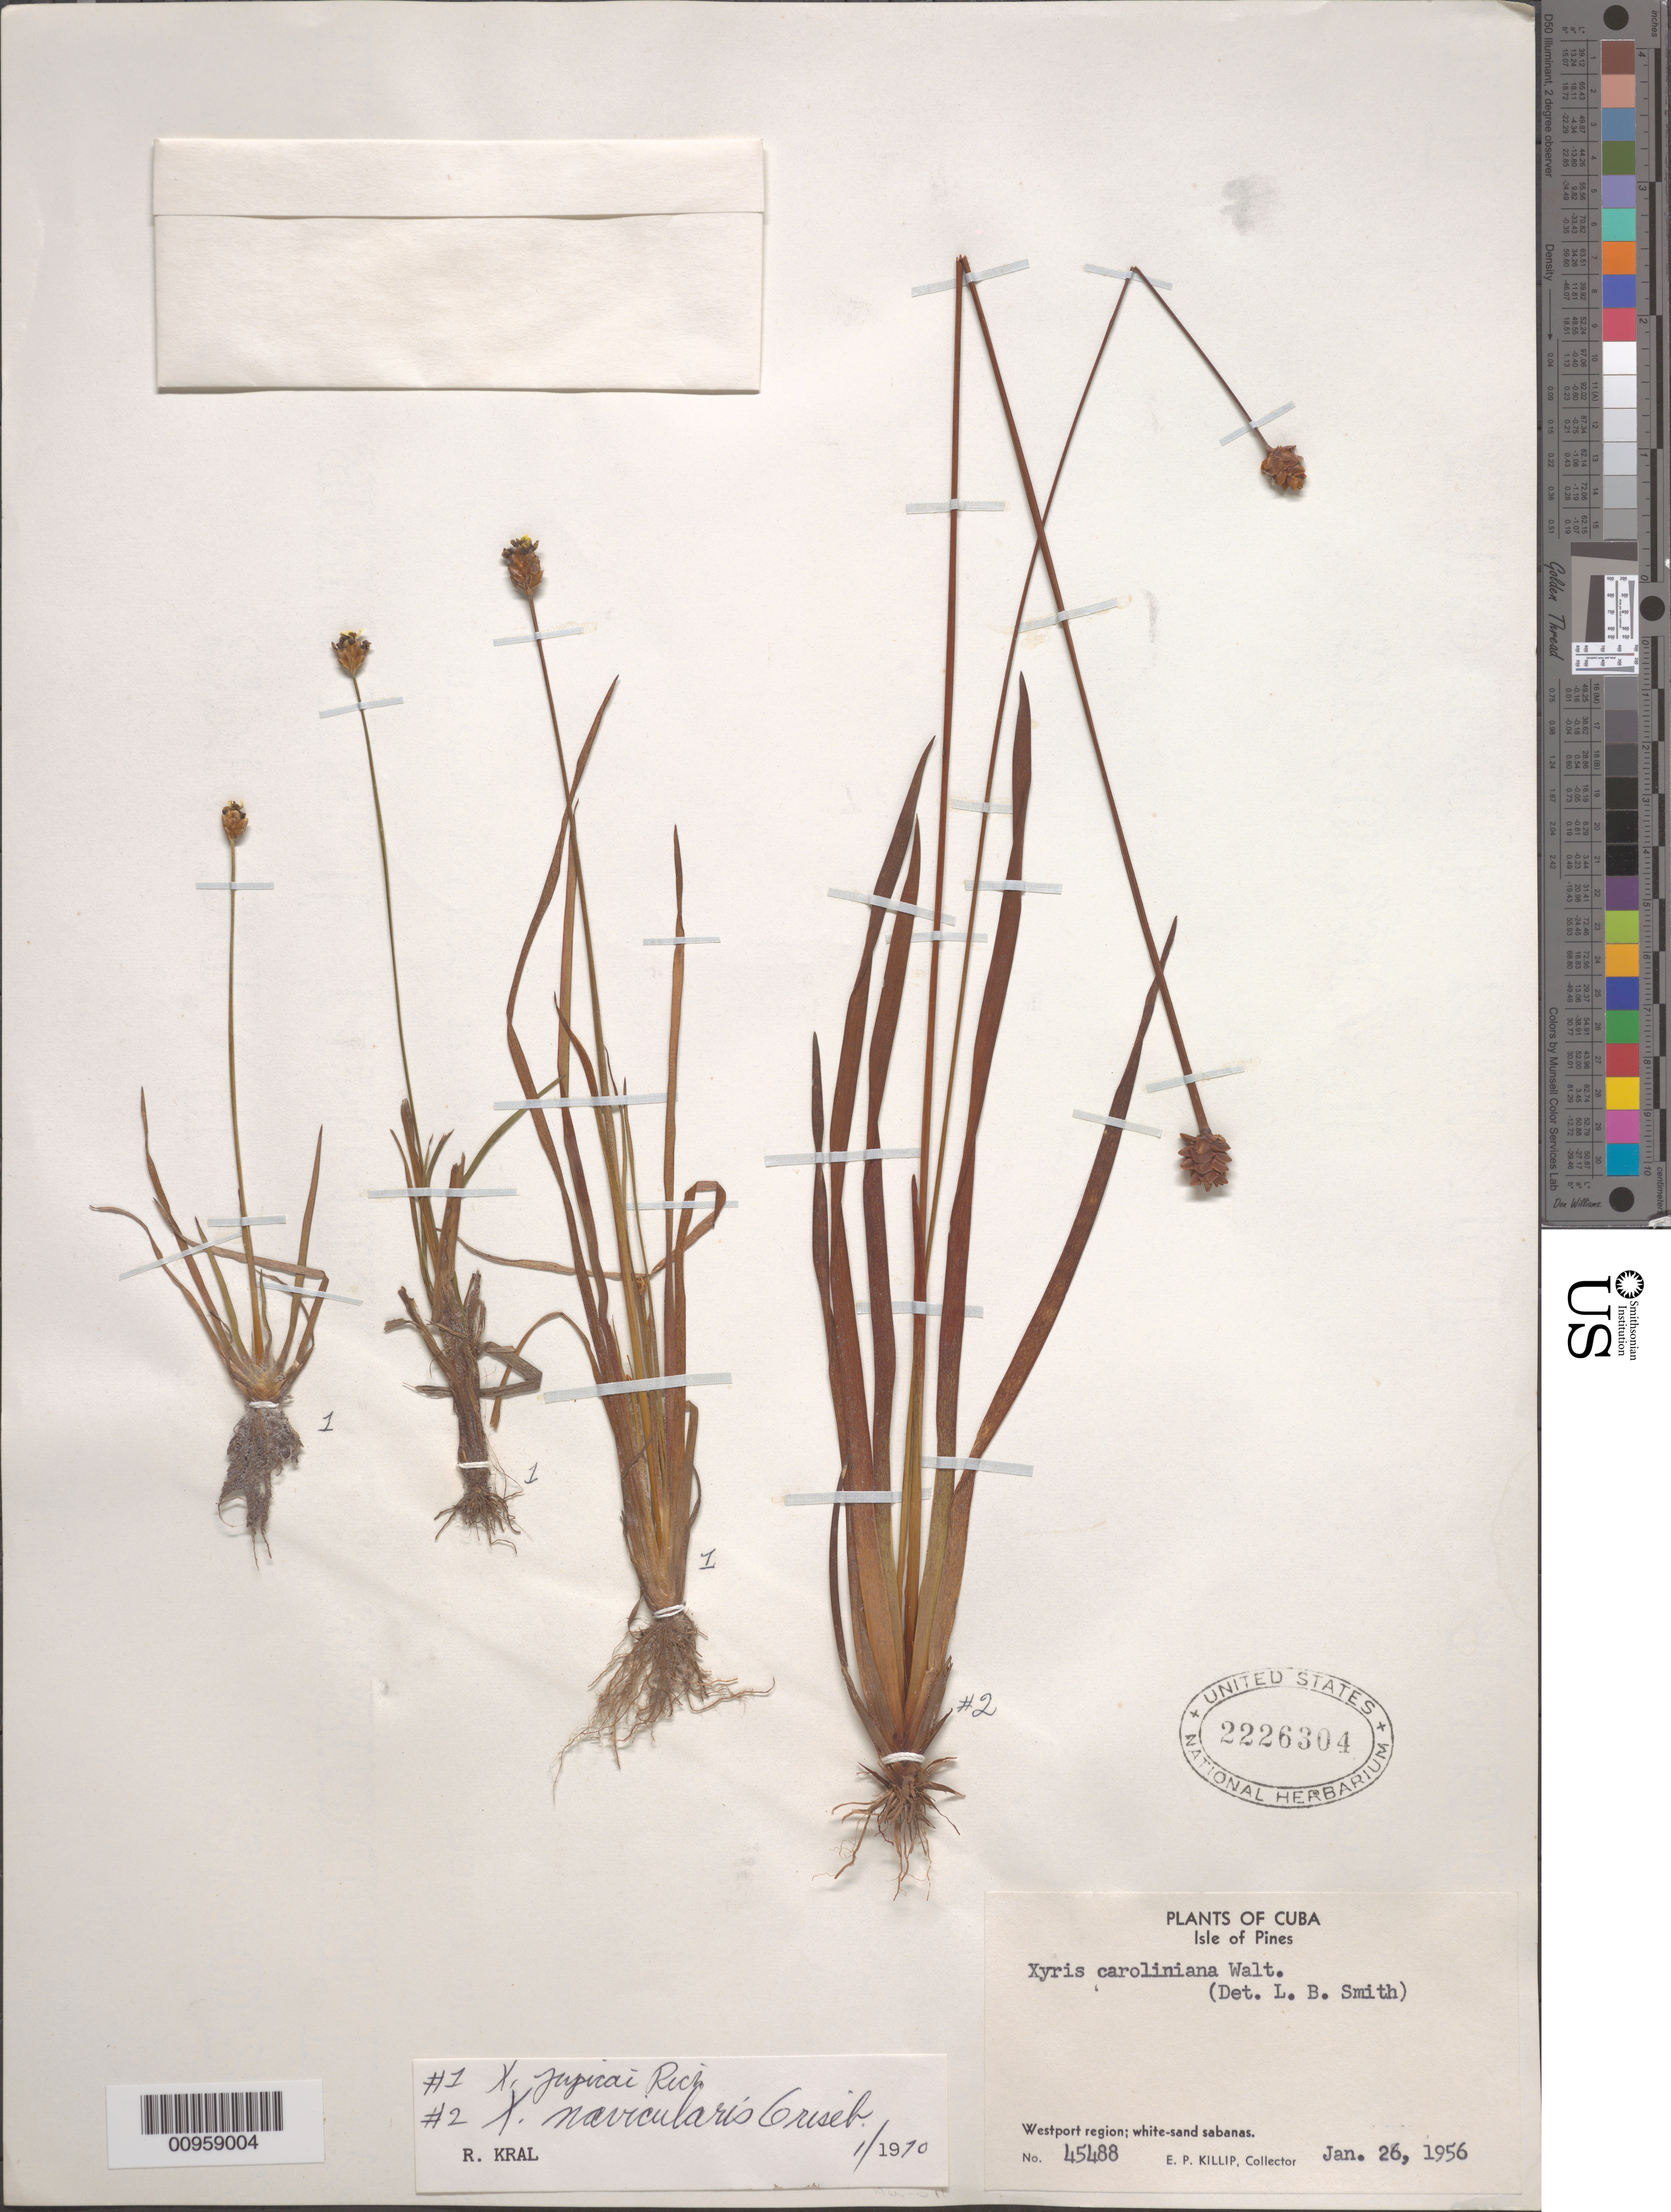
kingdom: Plantae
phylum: Tracheophyta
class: Liliopsida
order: Poales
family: Xyridaceae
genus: Xyris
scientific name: Xyris navicularis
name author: Griseb.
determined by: Kral, Robert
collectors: E. P. Killip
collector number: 45488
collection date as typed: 26 Jan 1956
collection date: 1956-01-26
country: Cuba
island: Isla de la Juventud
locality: Westport Region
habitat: White-sand sabanas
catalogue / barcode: US 2226304